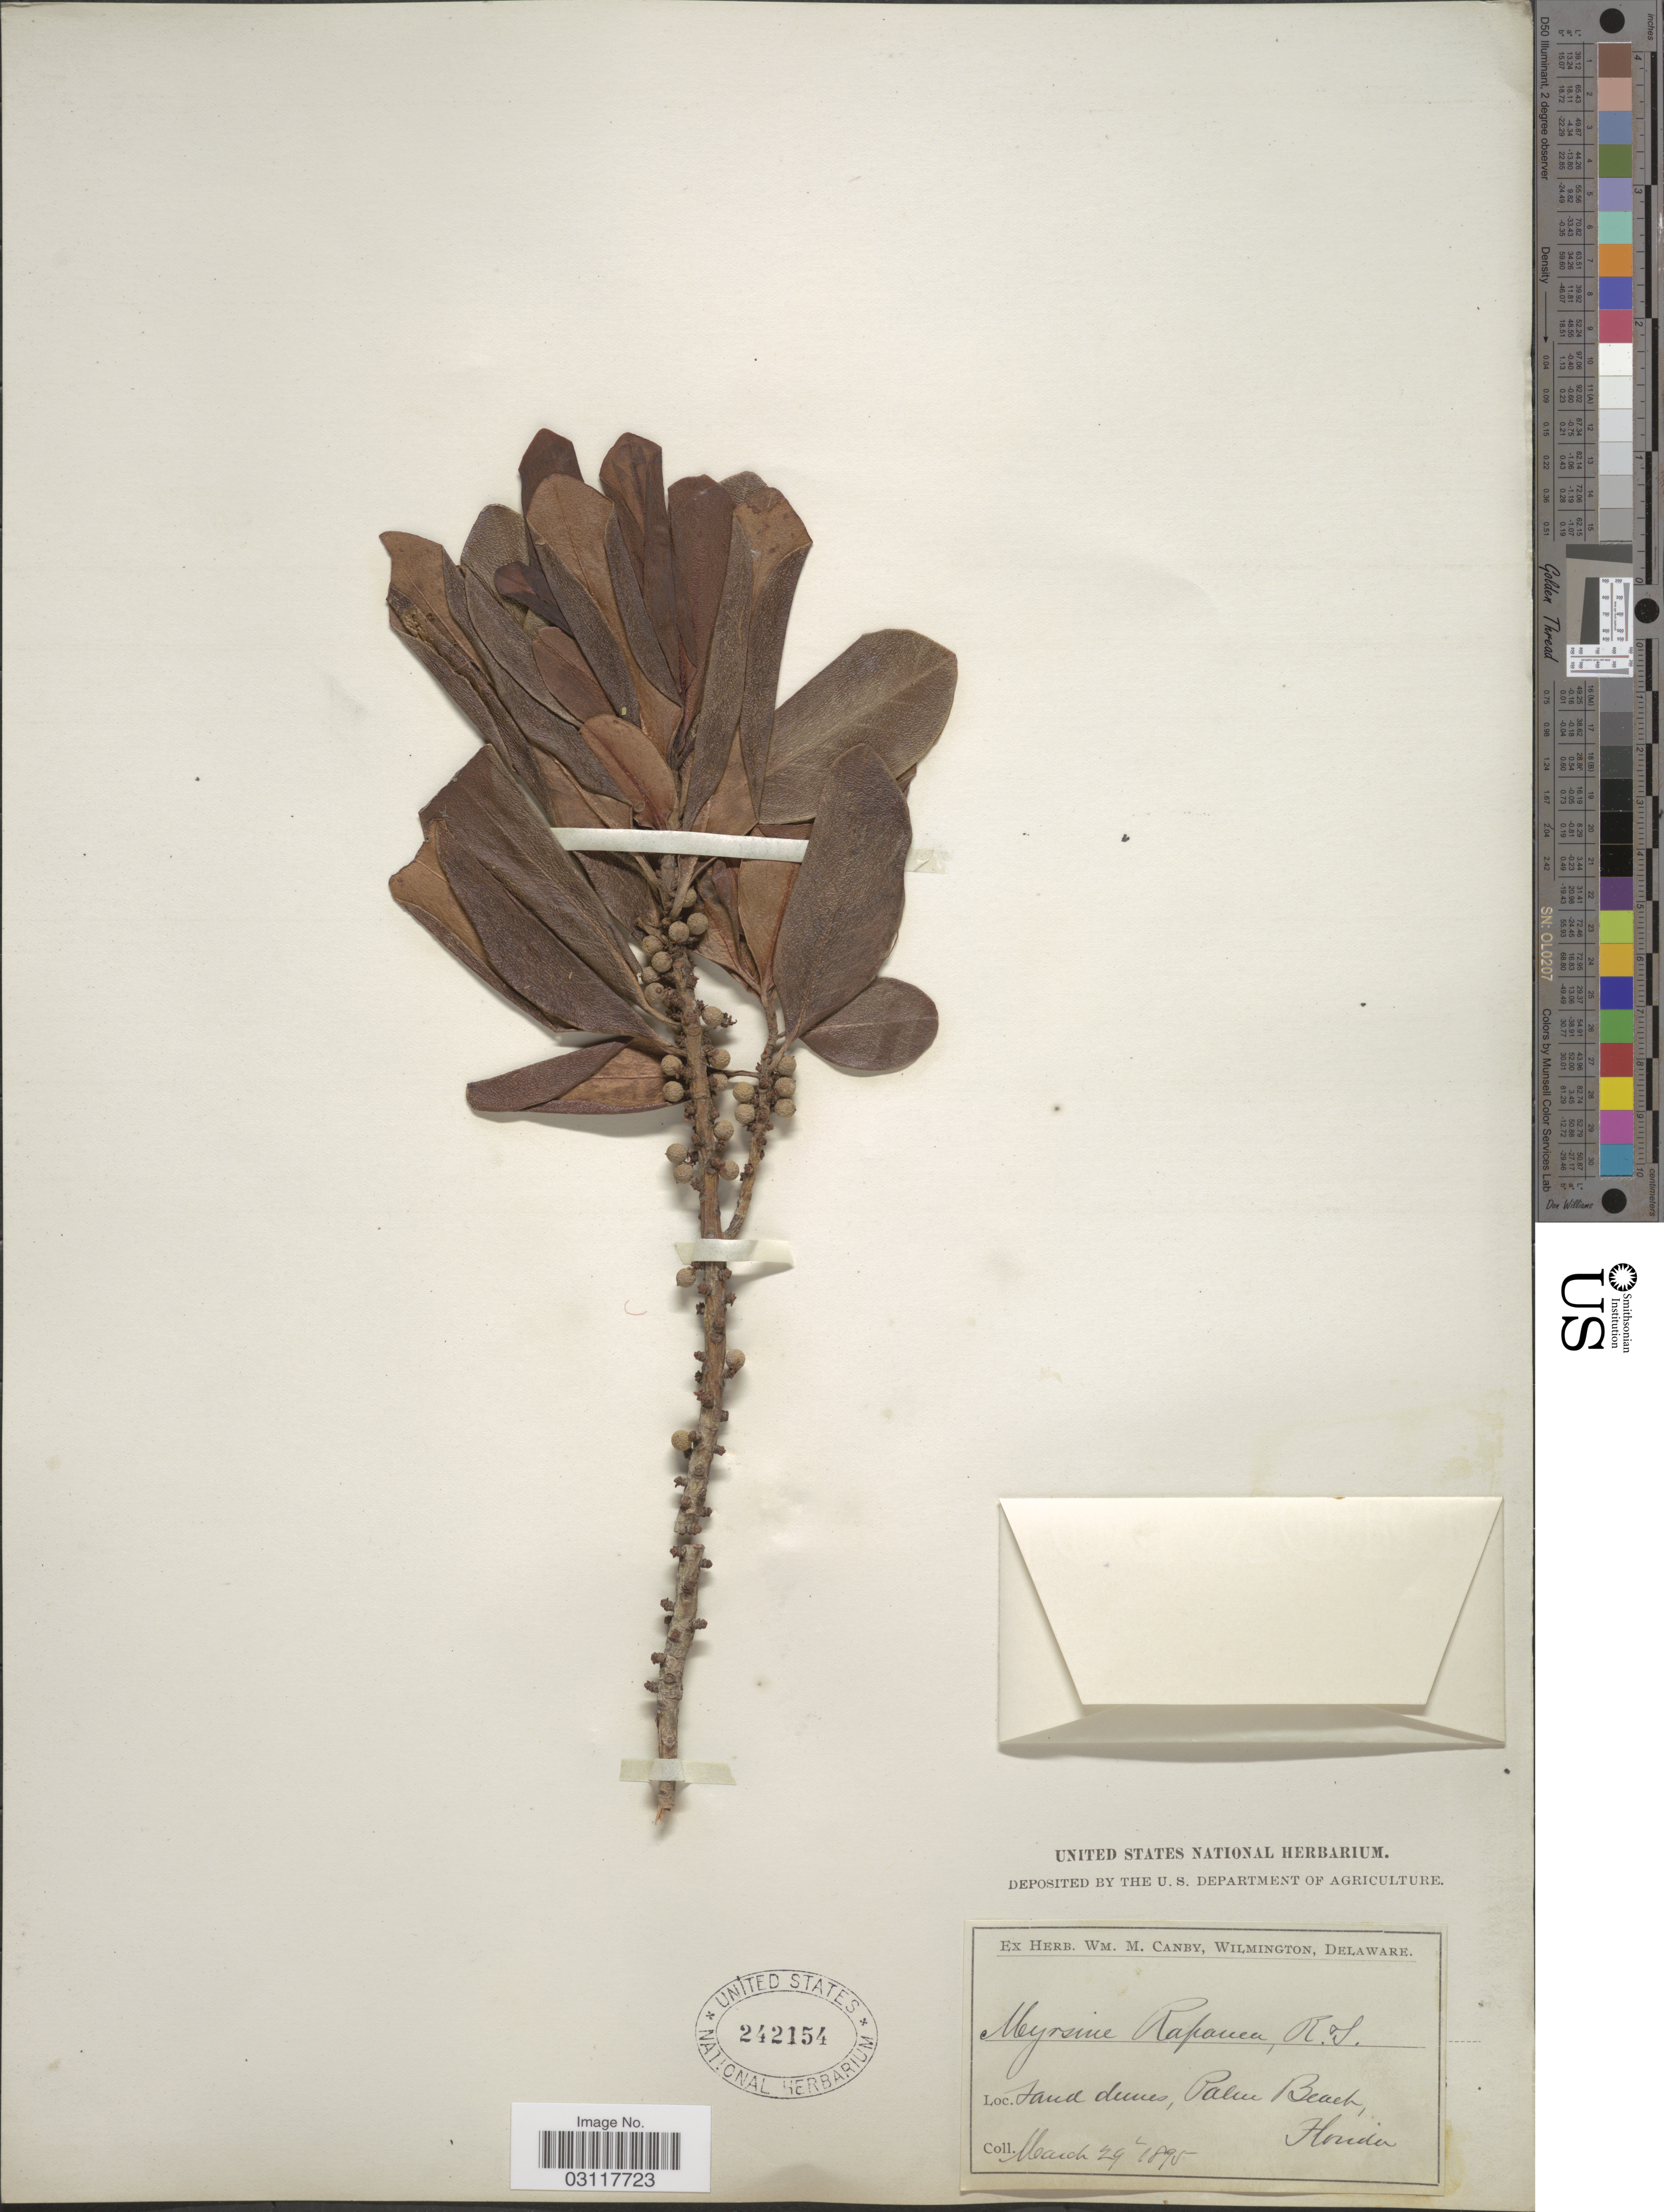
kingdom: Plantae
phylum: Tracheophyta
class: Magnoliopsida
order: Ericales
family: Primulaceae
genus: Rapanea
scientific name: Rapanea guianensis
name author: Aubl.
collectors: ex herb. W.M. Canby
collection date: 1895-03-29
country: United States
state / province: Florida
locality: Sand dunes, Palm Beach.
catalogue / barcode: US 242154